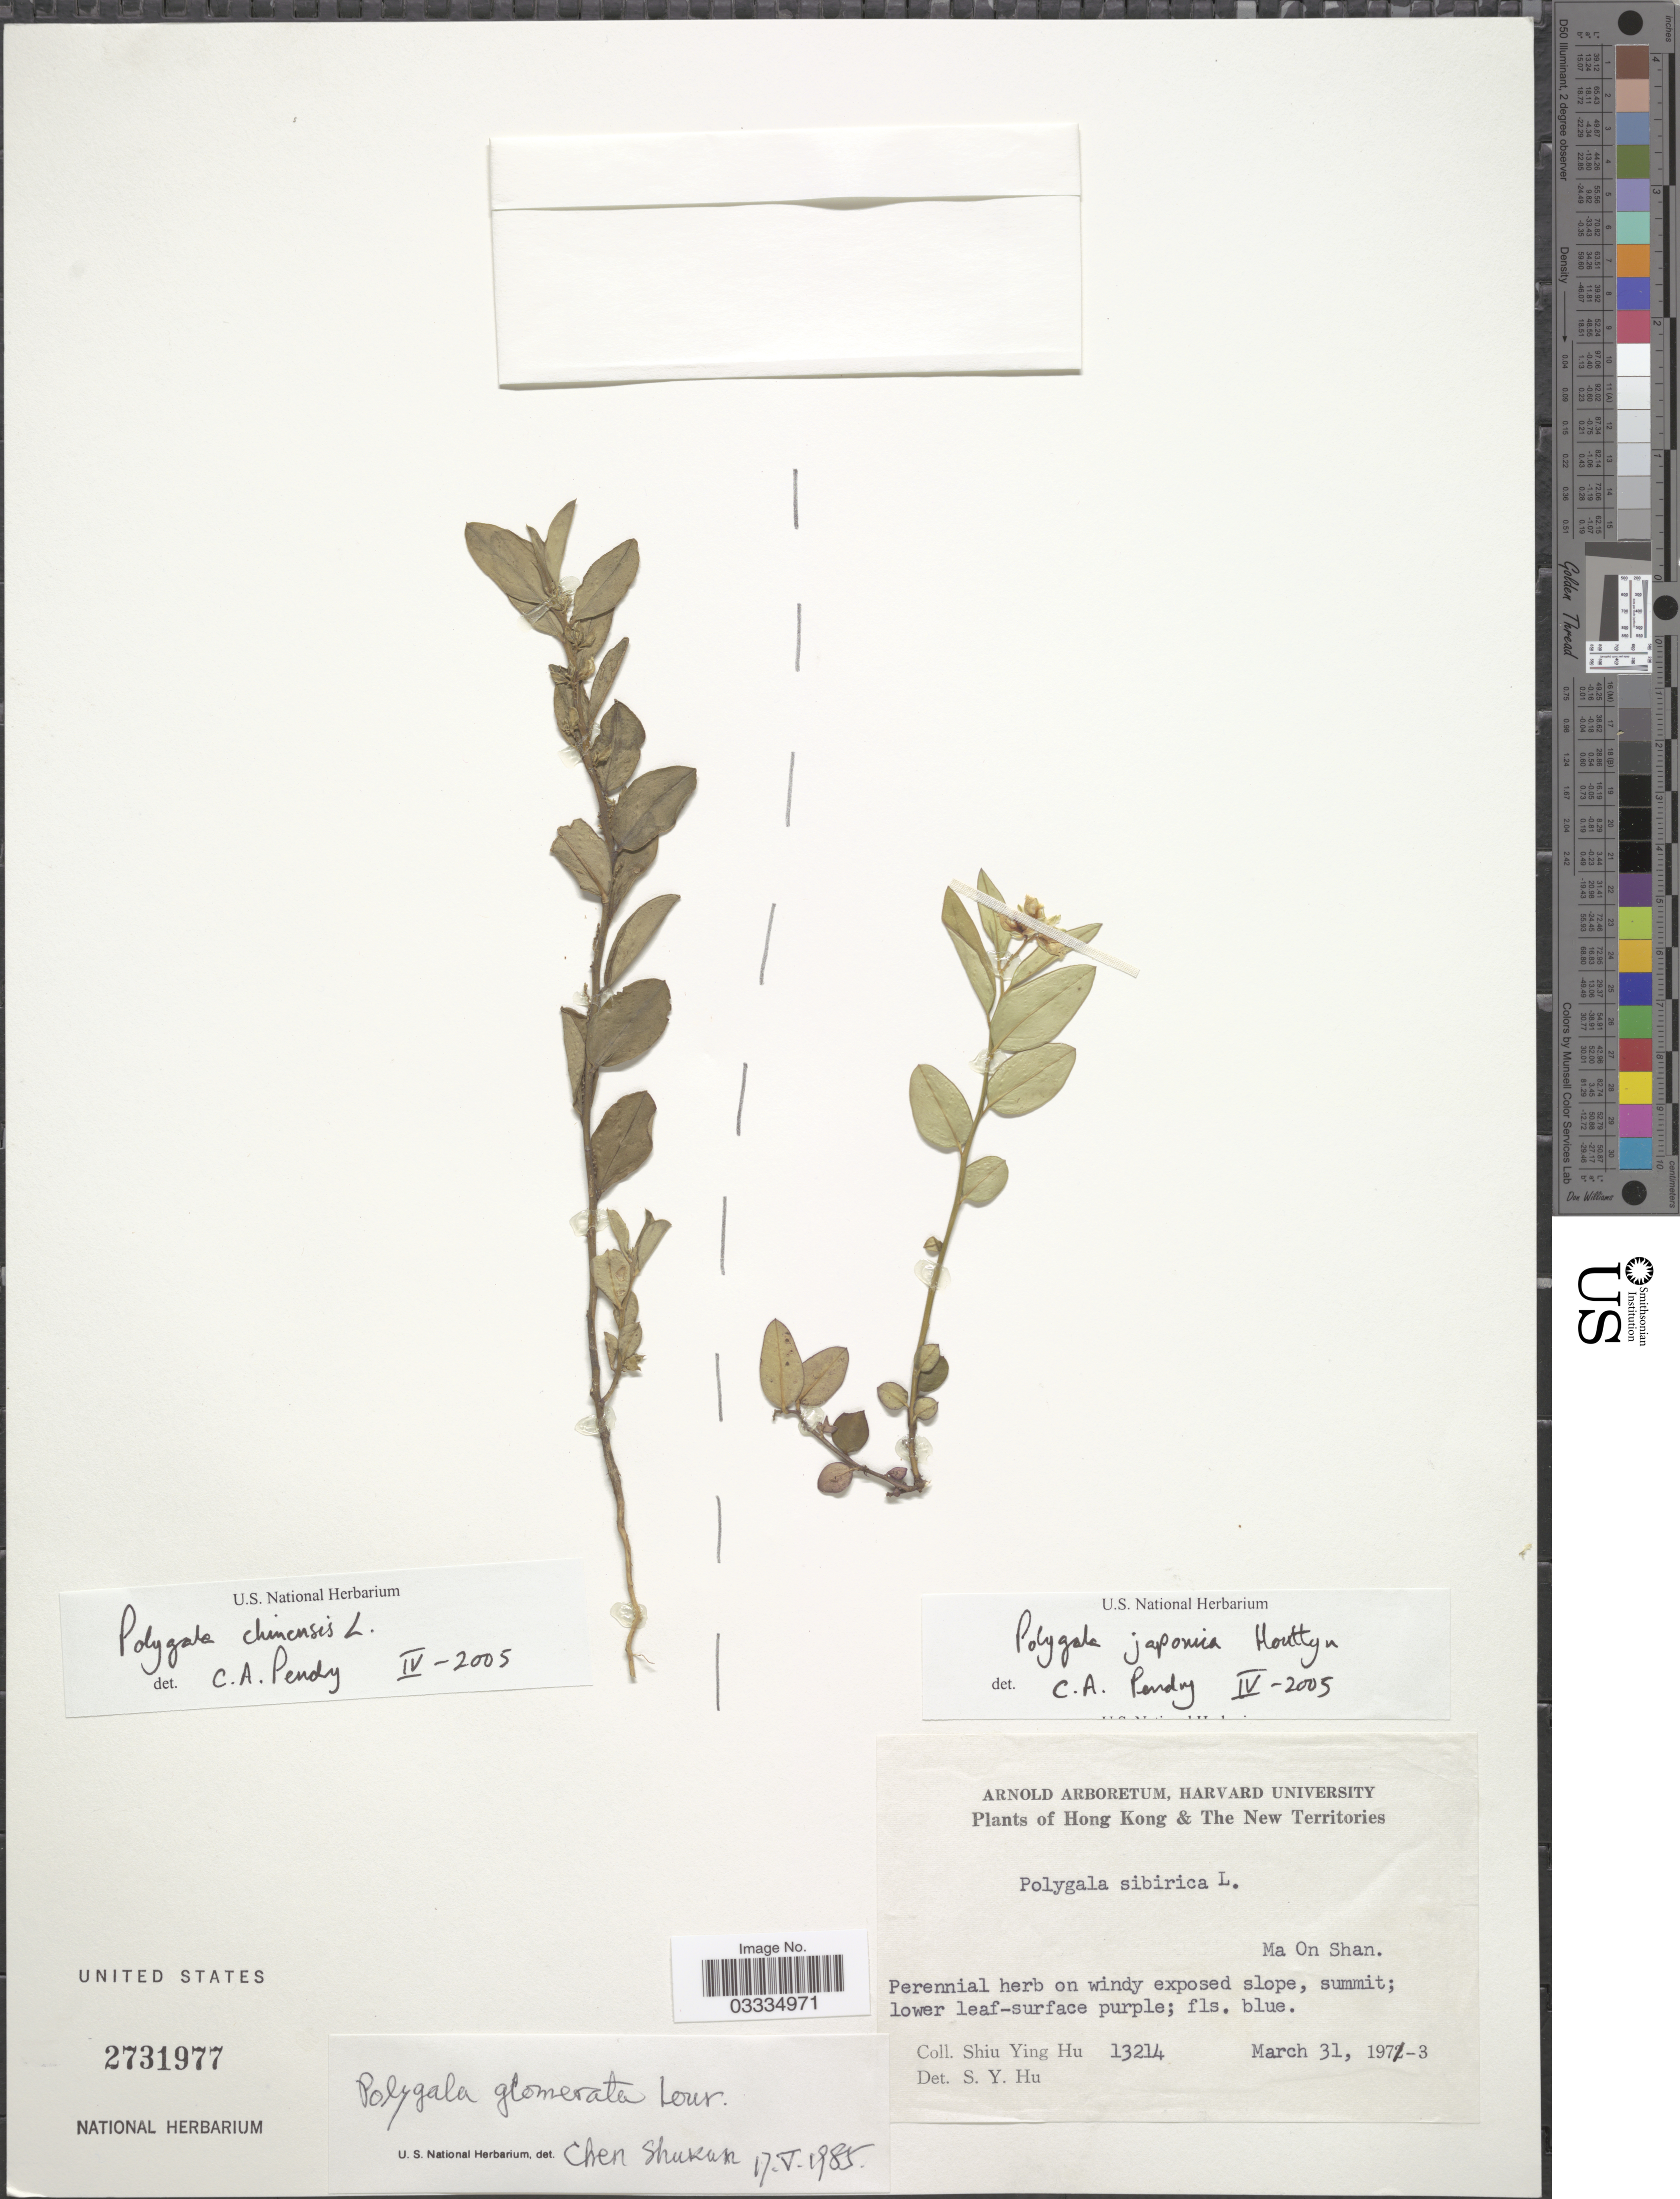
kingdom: Plantae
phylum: Tracheophyta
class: Magnoliopsida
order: Fabales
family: Polygalaceae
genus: Polygala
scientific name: Polygala chinensis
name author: L.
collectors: S. Y. Hu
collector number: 13214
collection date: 1973-03-31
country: China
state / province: Hong Kong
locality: The New Territories. Ma On Shan.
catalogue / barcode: US 2731977